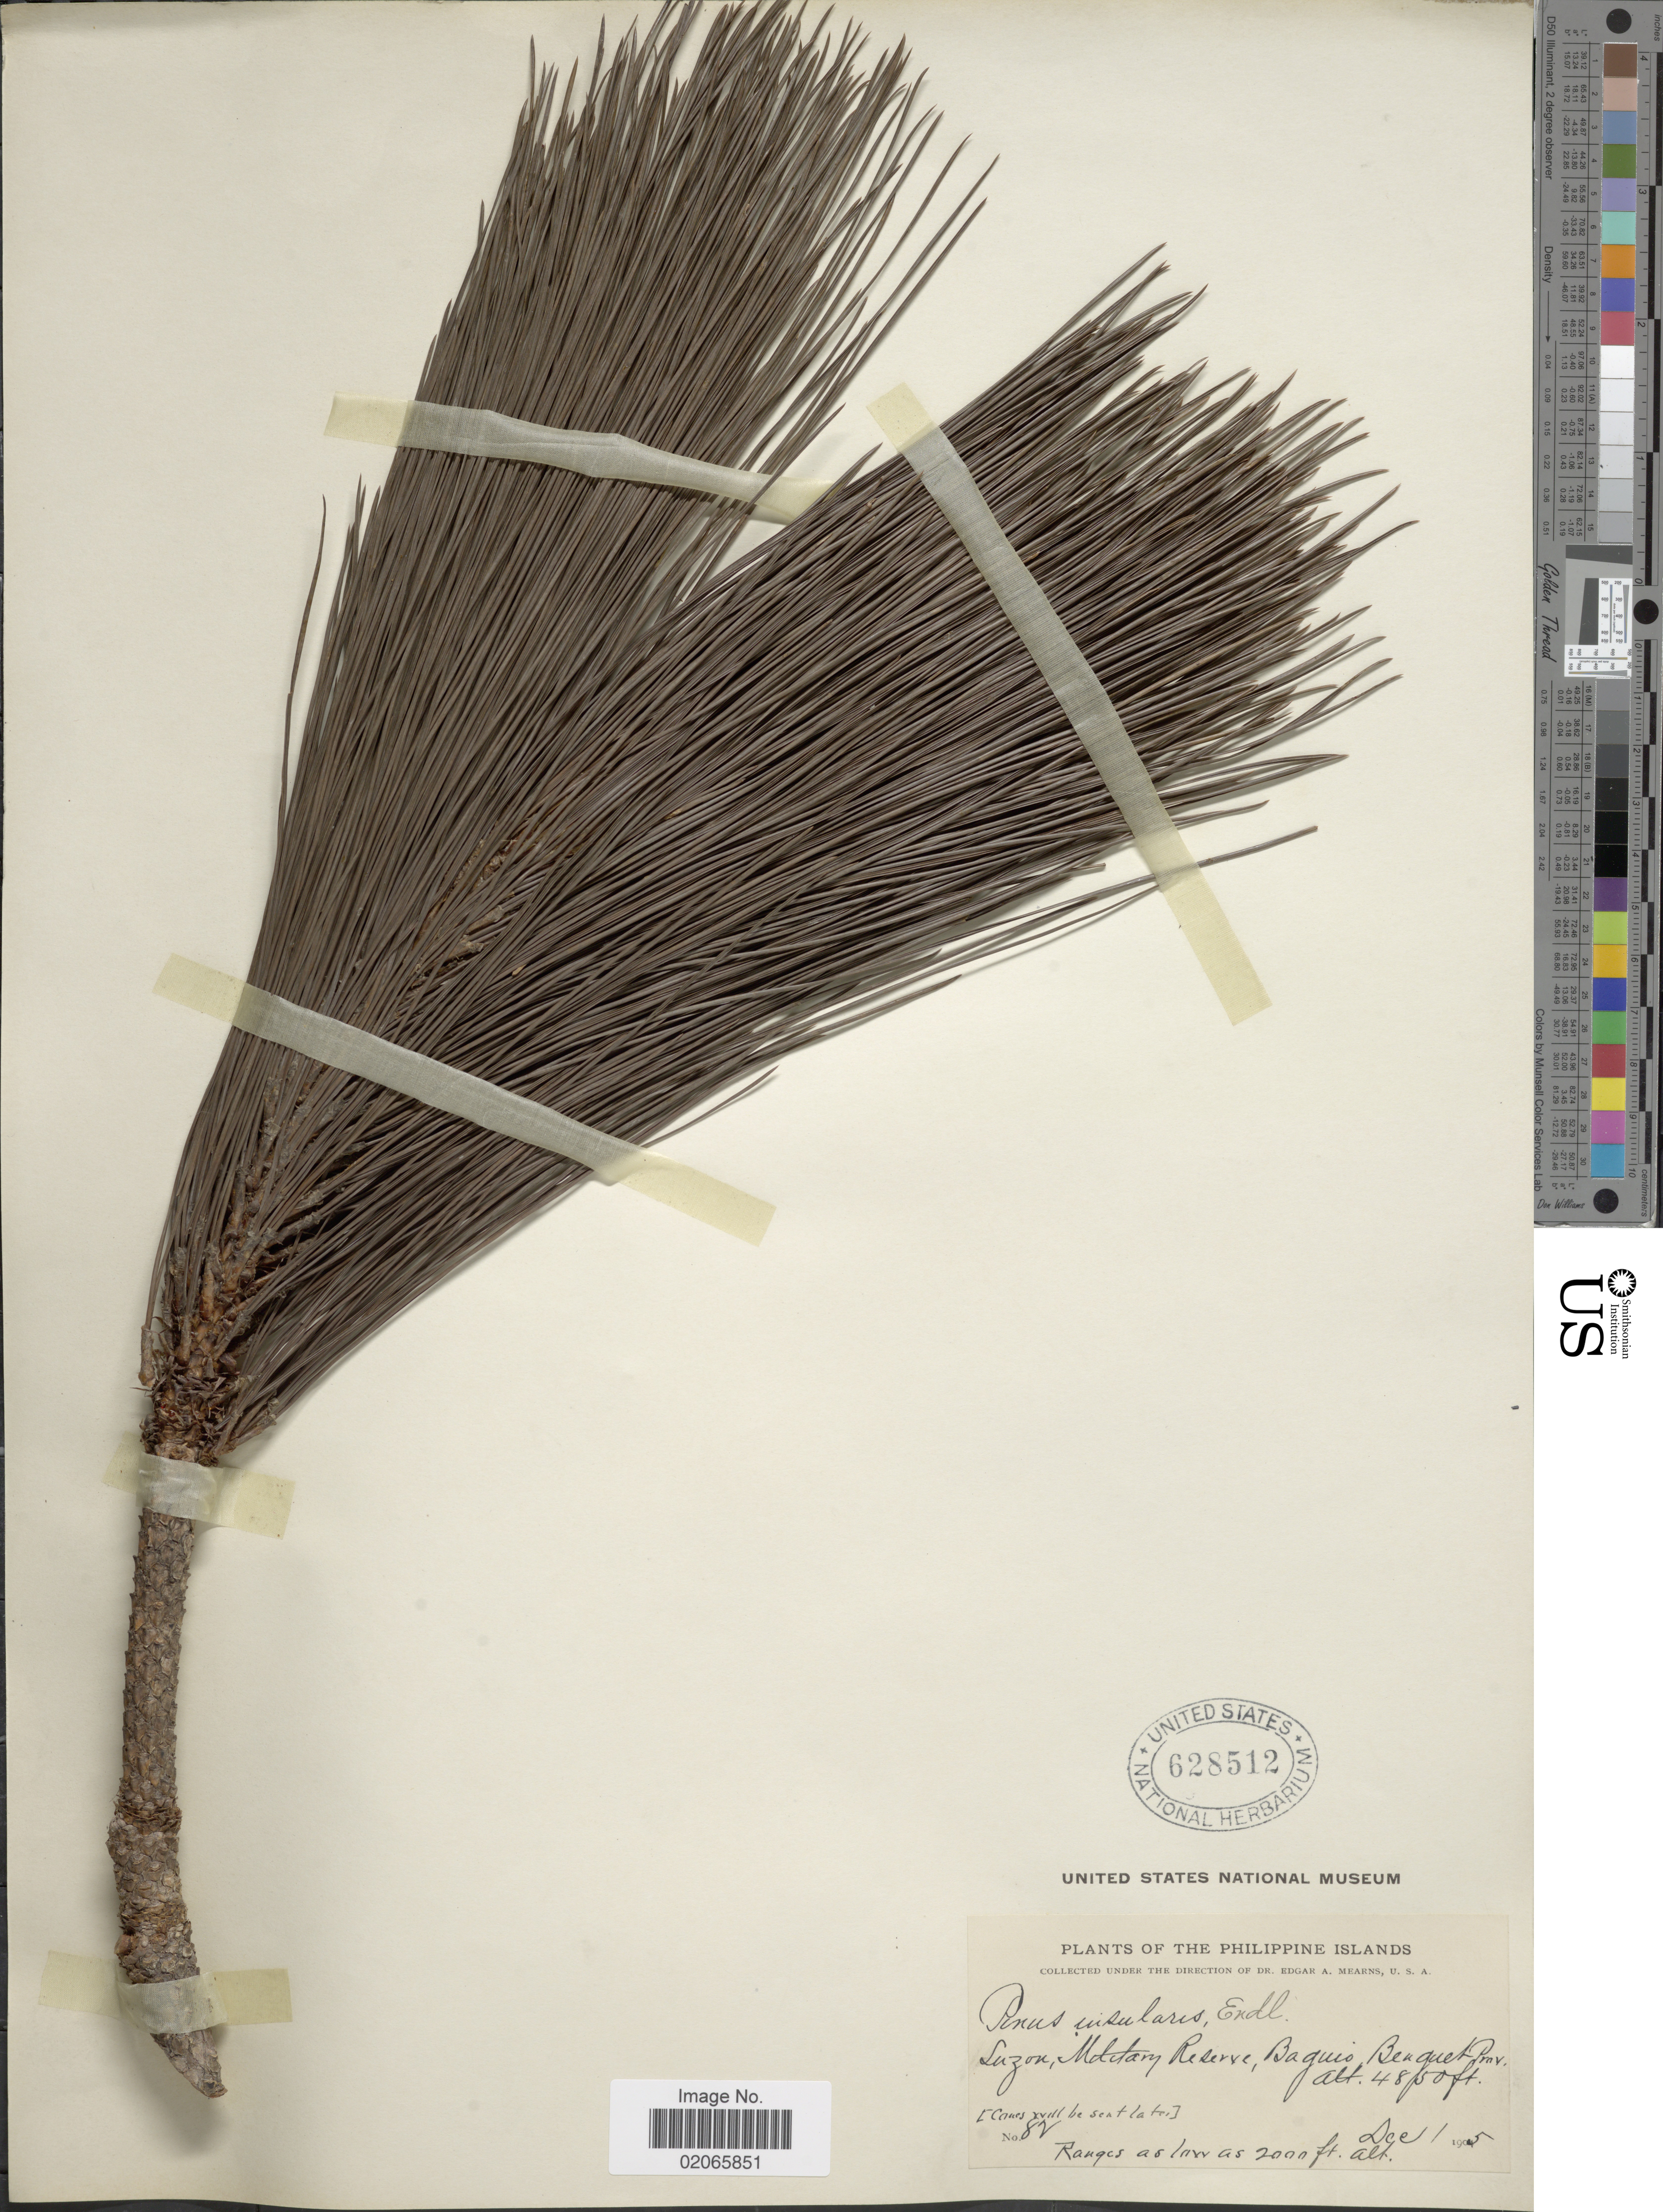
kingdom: Plantae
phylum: Tracheophyta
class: Pinopsida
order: Pinales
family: Pinaceae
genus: Pinus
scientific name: Pinus insularis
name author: Endl.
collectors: E. A. Mearns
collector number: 82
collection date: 1905-12-01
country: Philippines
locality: Luzon, Metetany Reserve, Baguio, Benguet Prnv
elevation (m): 1478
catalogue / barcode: US 628512